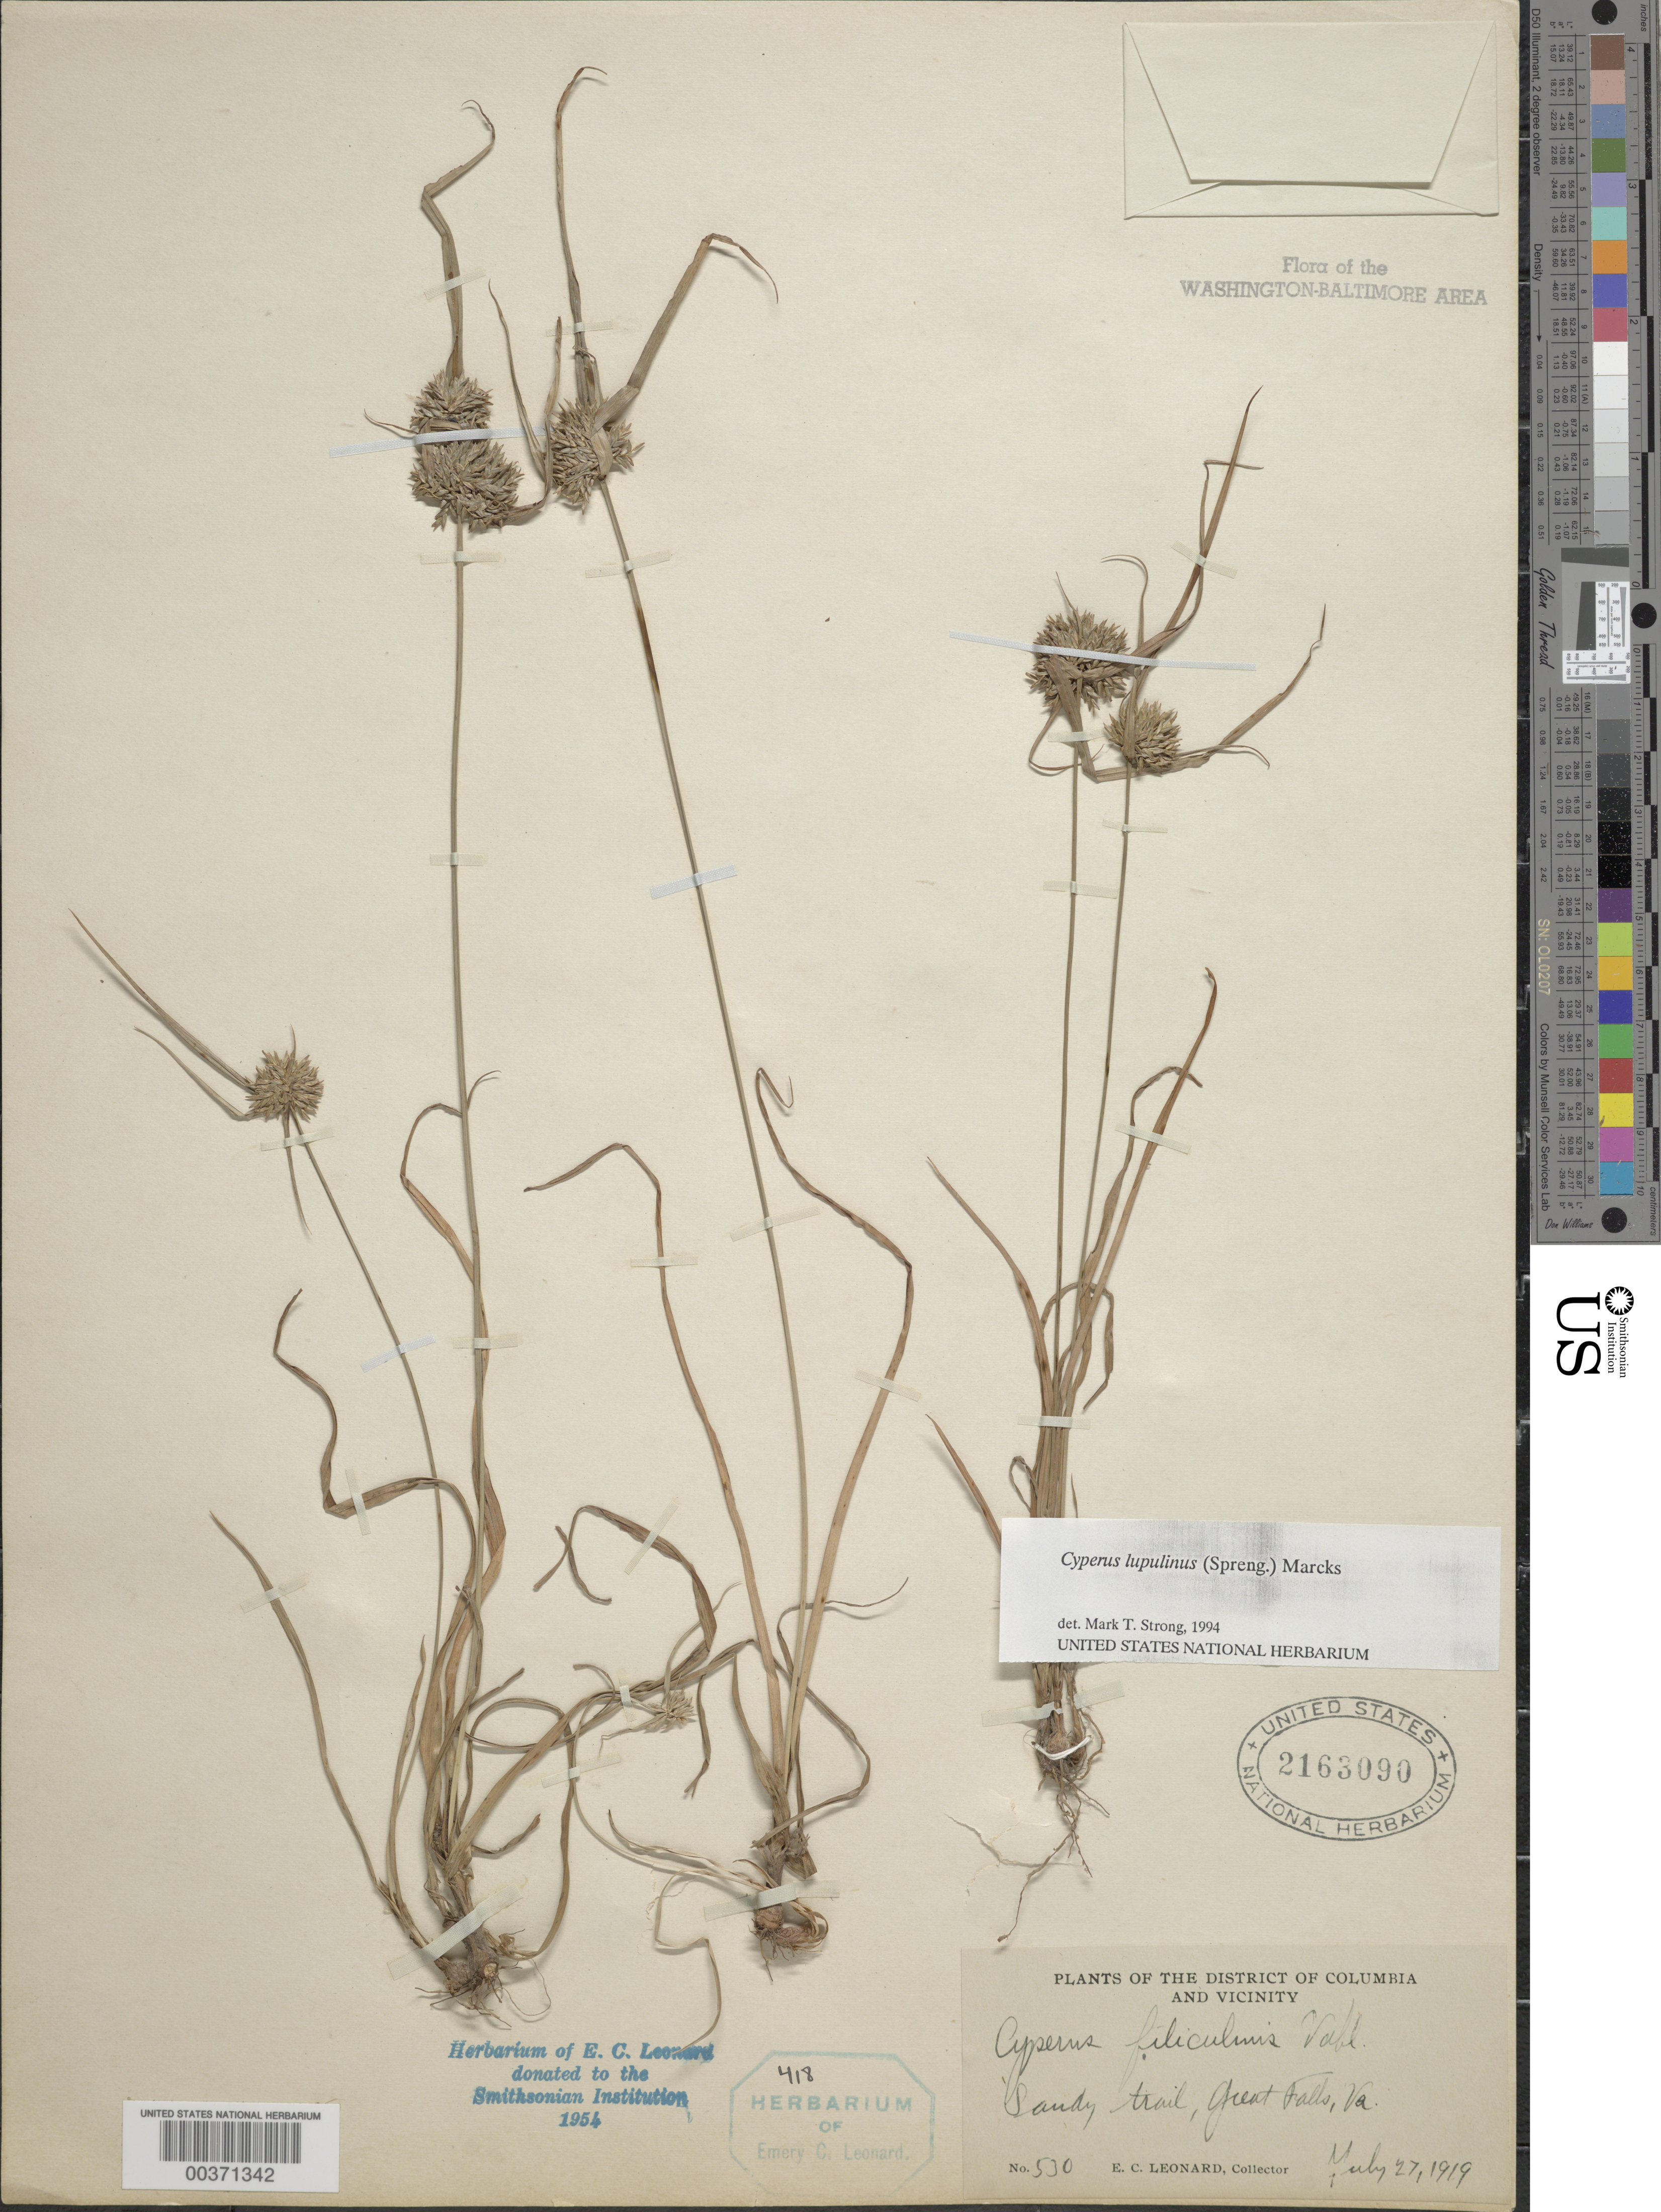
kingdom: Plantae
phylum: Tracheophyta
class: Liliopsida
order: Poales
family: Cyperaceae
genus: Cyperus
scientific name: Cyperus lupulinus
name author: (Spreng.) Marcks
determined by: O'Neill, Hugh T.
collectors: E. C. Leonard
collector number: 530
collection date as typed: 27 Jul 1919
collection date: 1919-07-27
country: United States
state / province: Virginia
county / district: Fairfax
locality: Great Falls C. & O. Canal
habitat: Sandy trail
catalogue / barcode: US 2163090